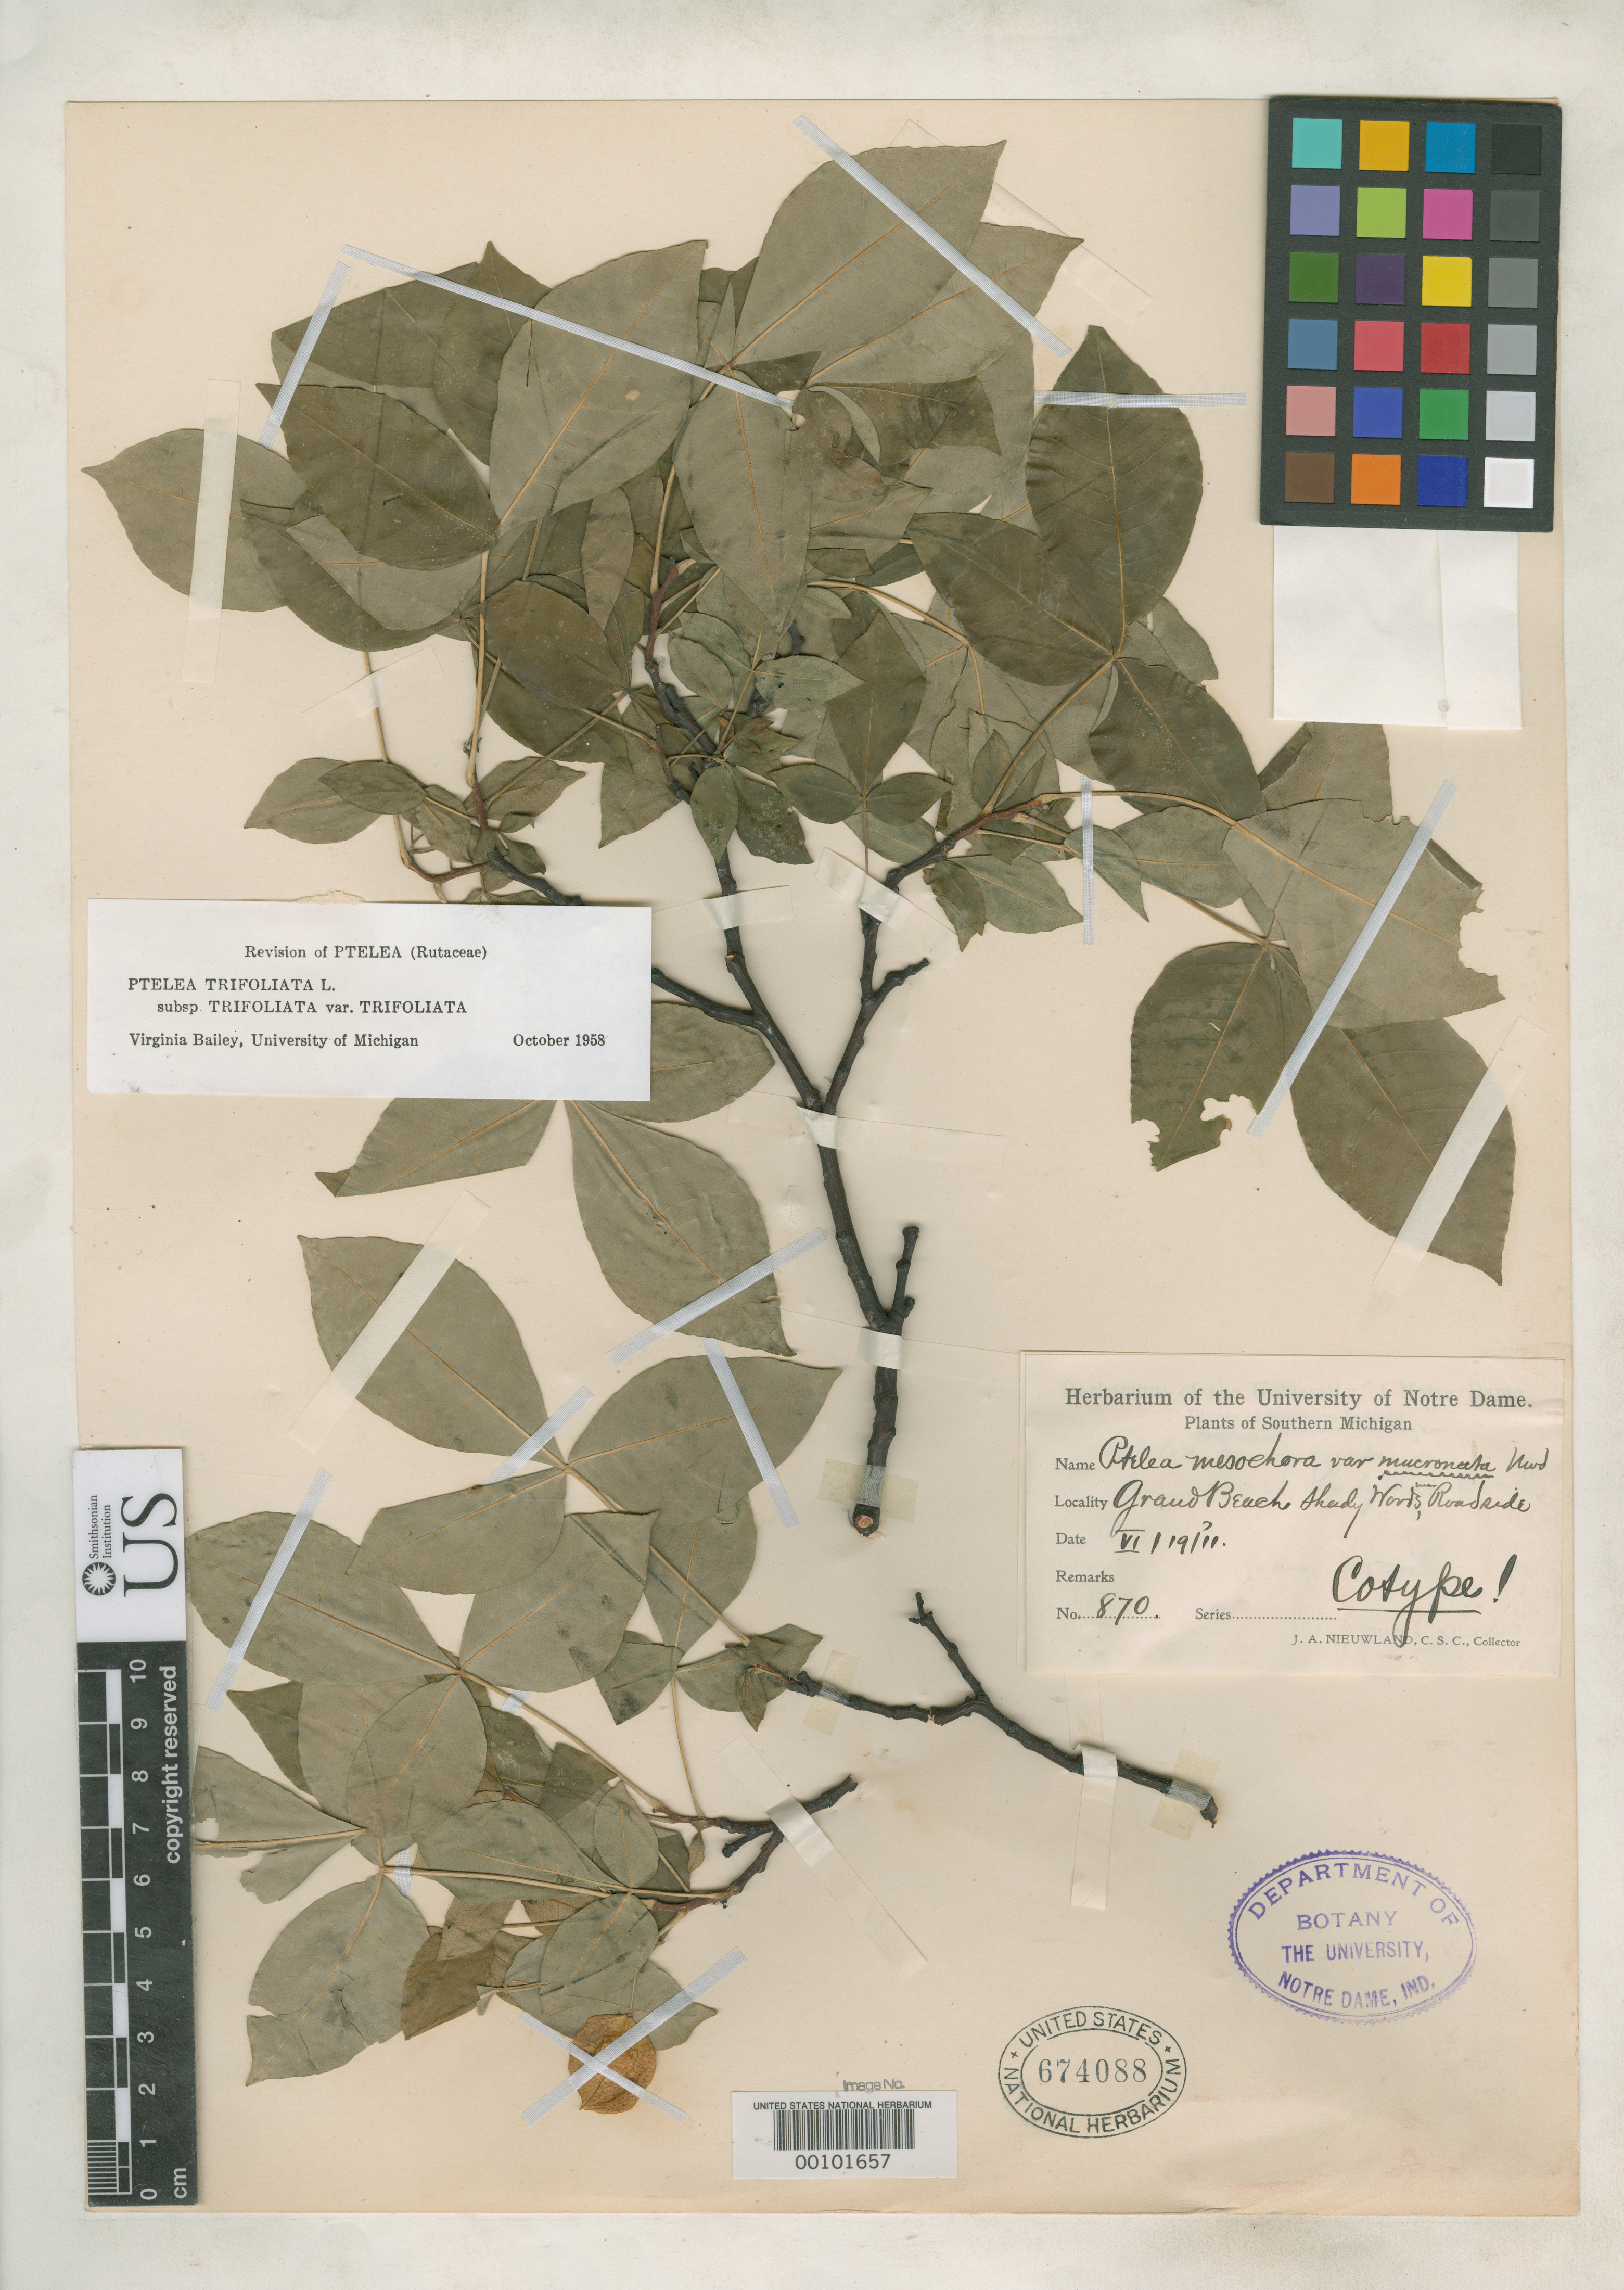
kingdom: Plantae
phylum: Tracheophyta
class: Magnoliopsida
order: Sapindales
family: Rutaceae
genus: Ptelea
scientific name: Ptelea mesochora var. mucronata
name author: Nieuwl.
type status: Isotype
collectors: J. A. Nieuwland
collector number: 870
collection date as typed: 19 Jun 1911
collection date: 1911-06-19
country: United States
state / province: Michigan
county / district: Berrien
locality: Grand Beach.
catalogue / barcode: US 674088